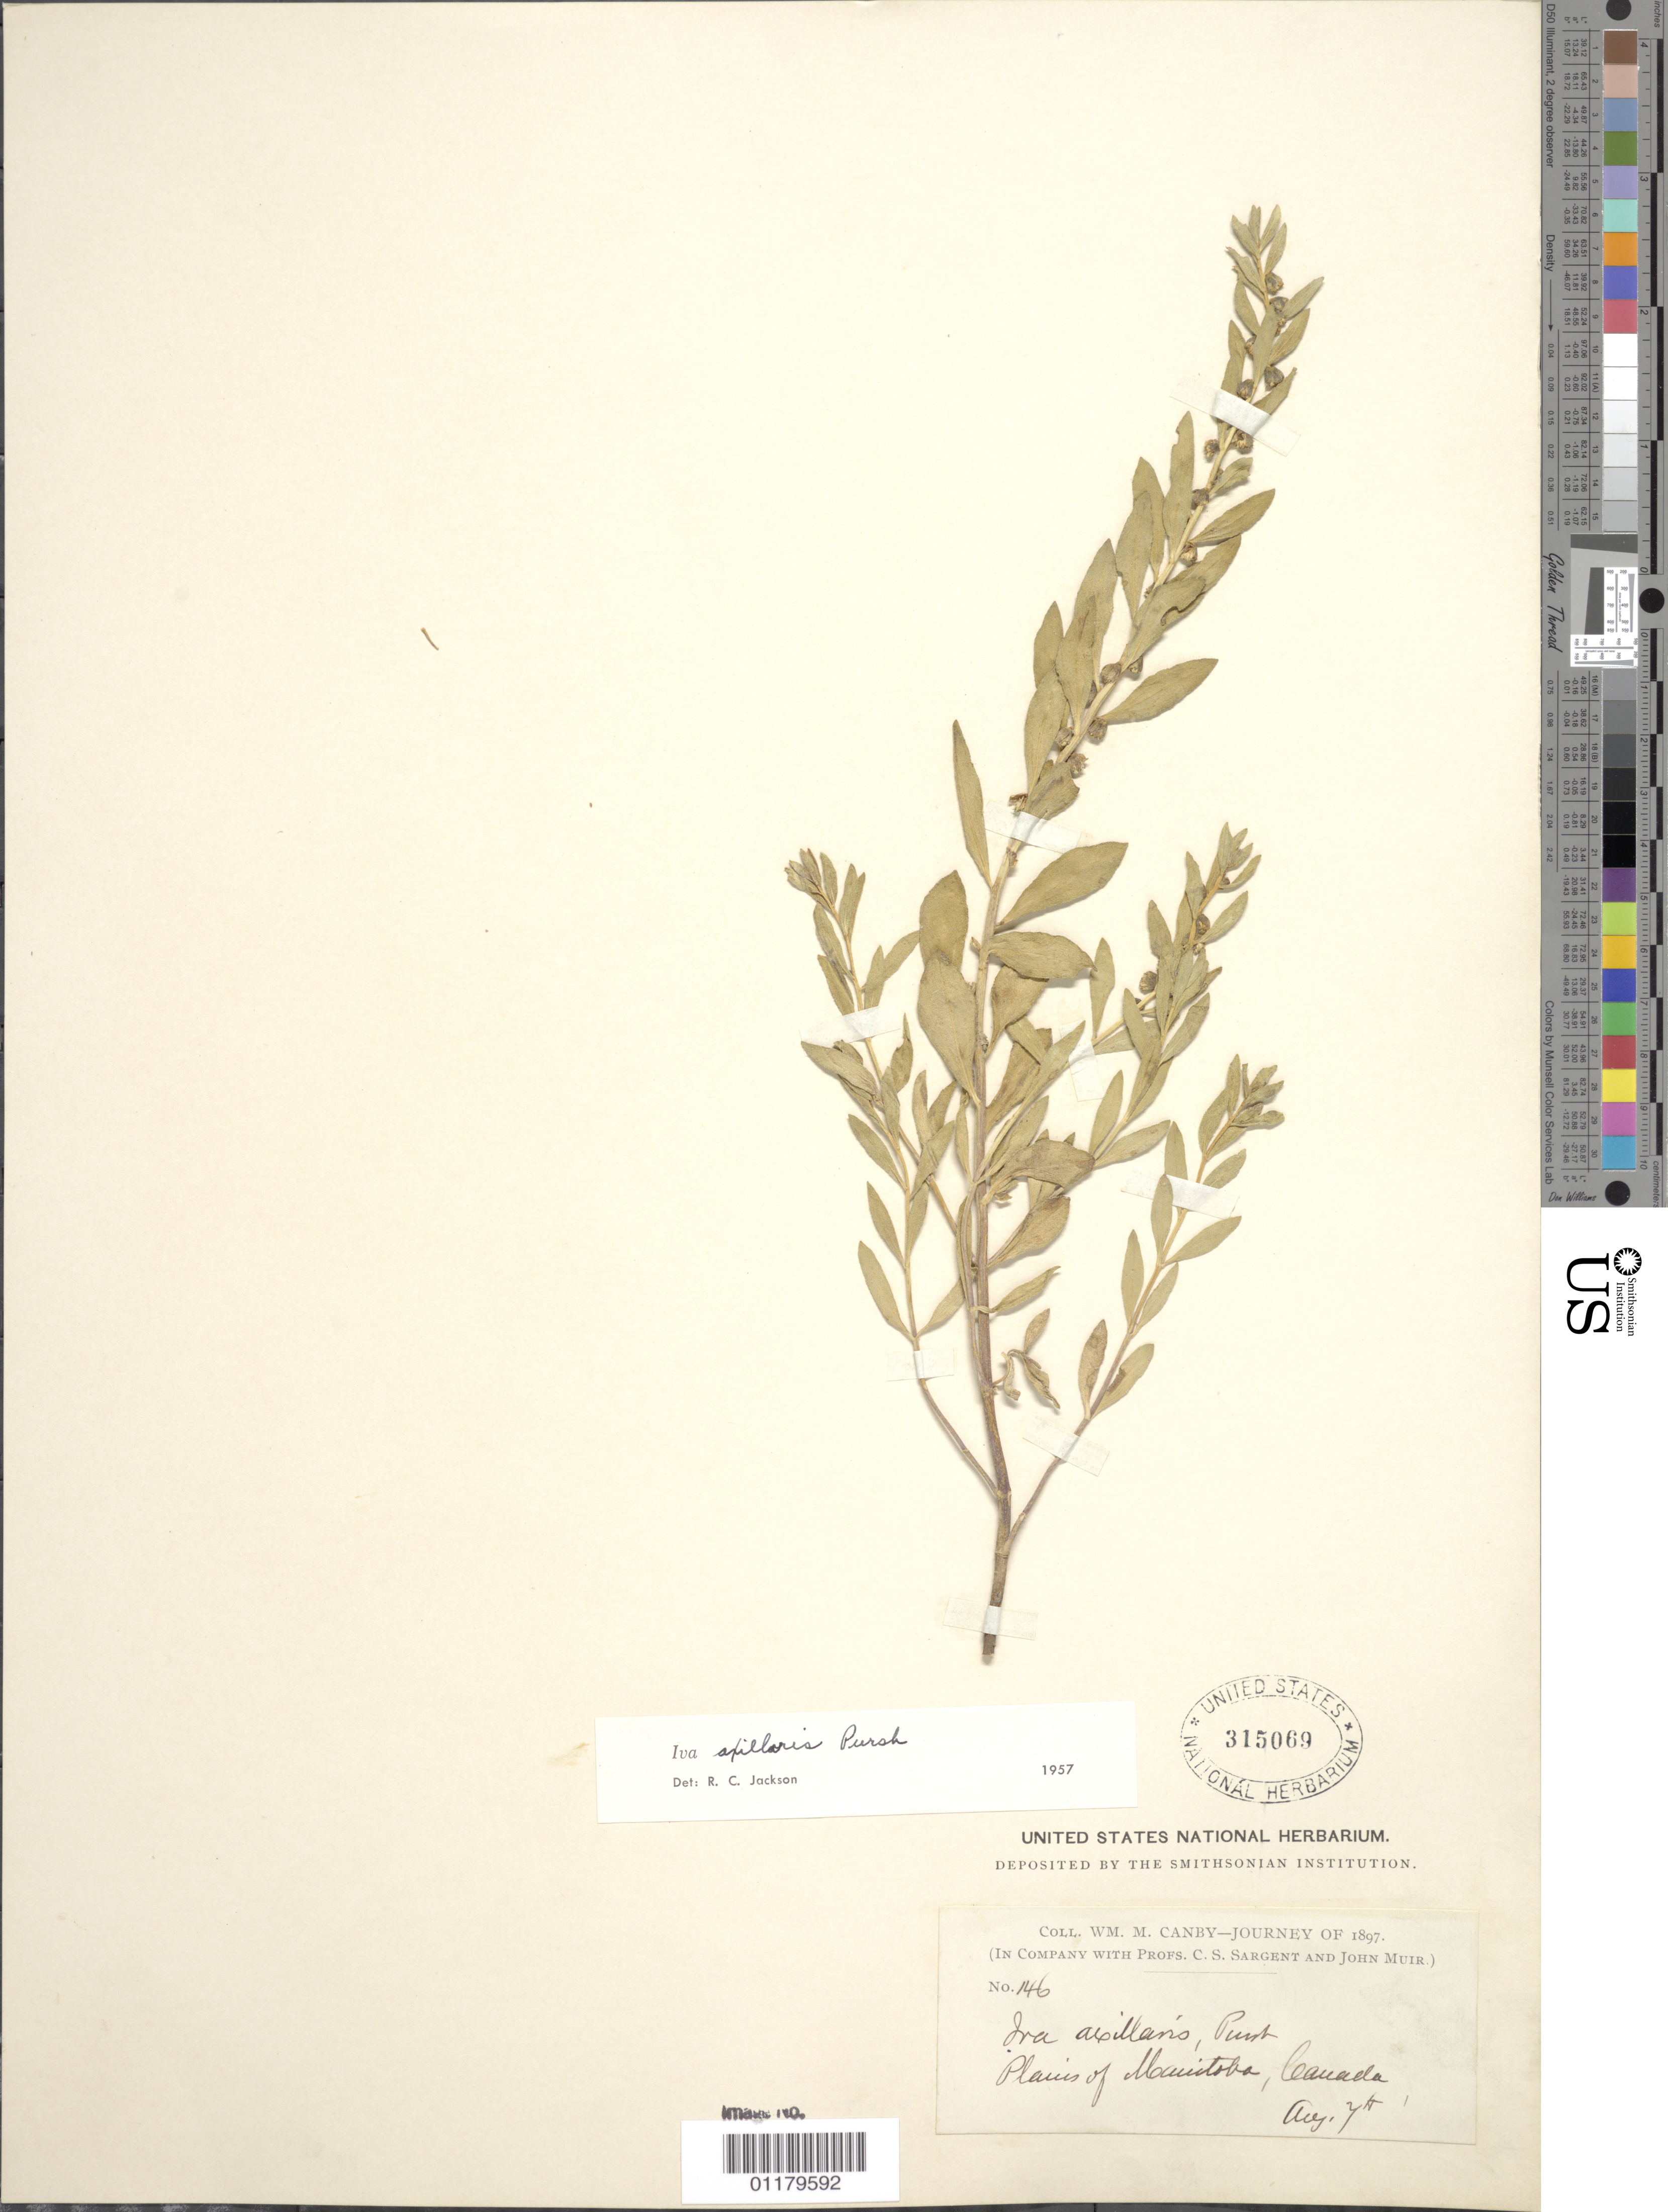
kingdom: Plantae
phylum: Tracheophyta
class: Magnoliopsida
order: Asterales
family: Asteraceae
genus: Iva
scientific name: Iva axillaris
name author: Pursh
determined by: Jackson, R. C.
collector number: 146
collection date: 1897-08-07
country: Canada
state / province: Manitoba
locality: Plains of Manitoba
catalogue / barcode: US 315069